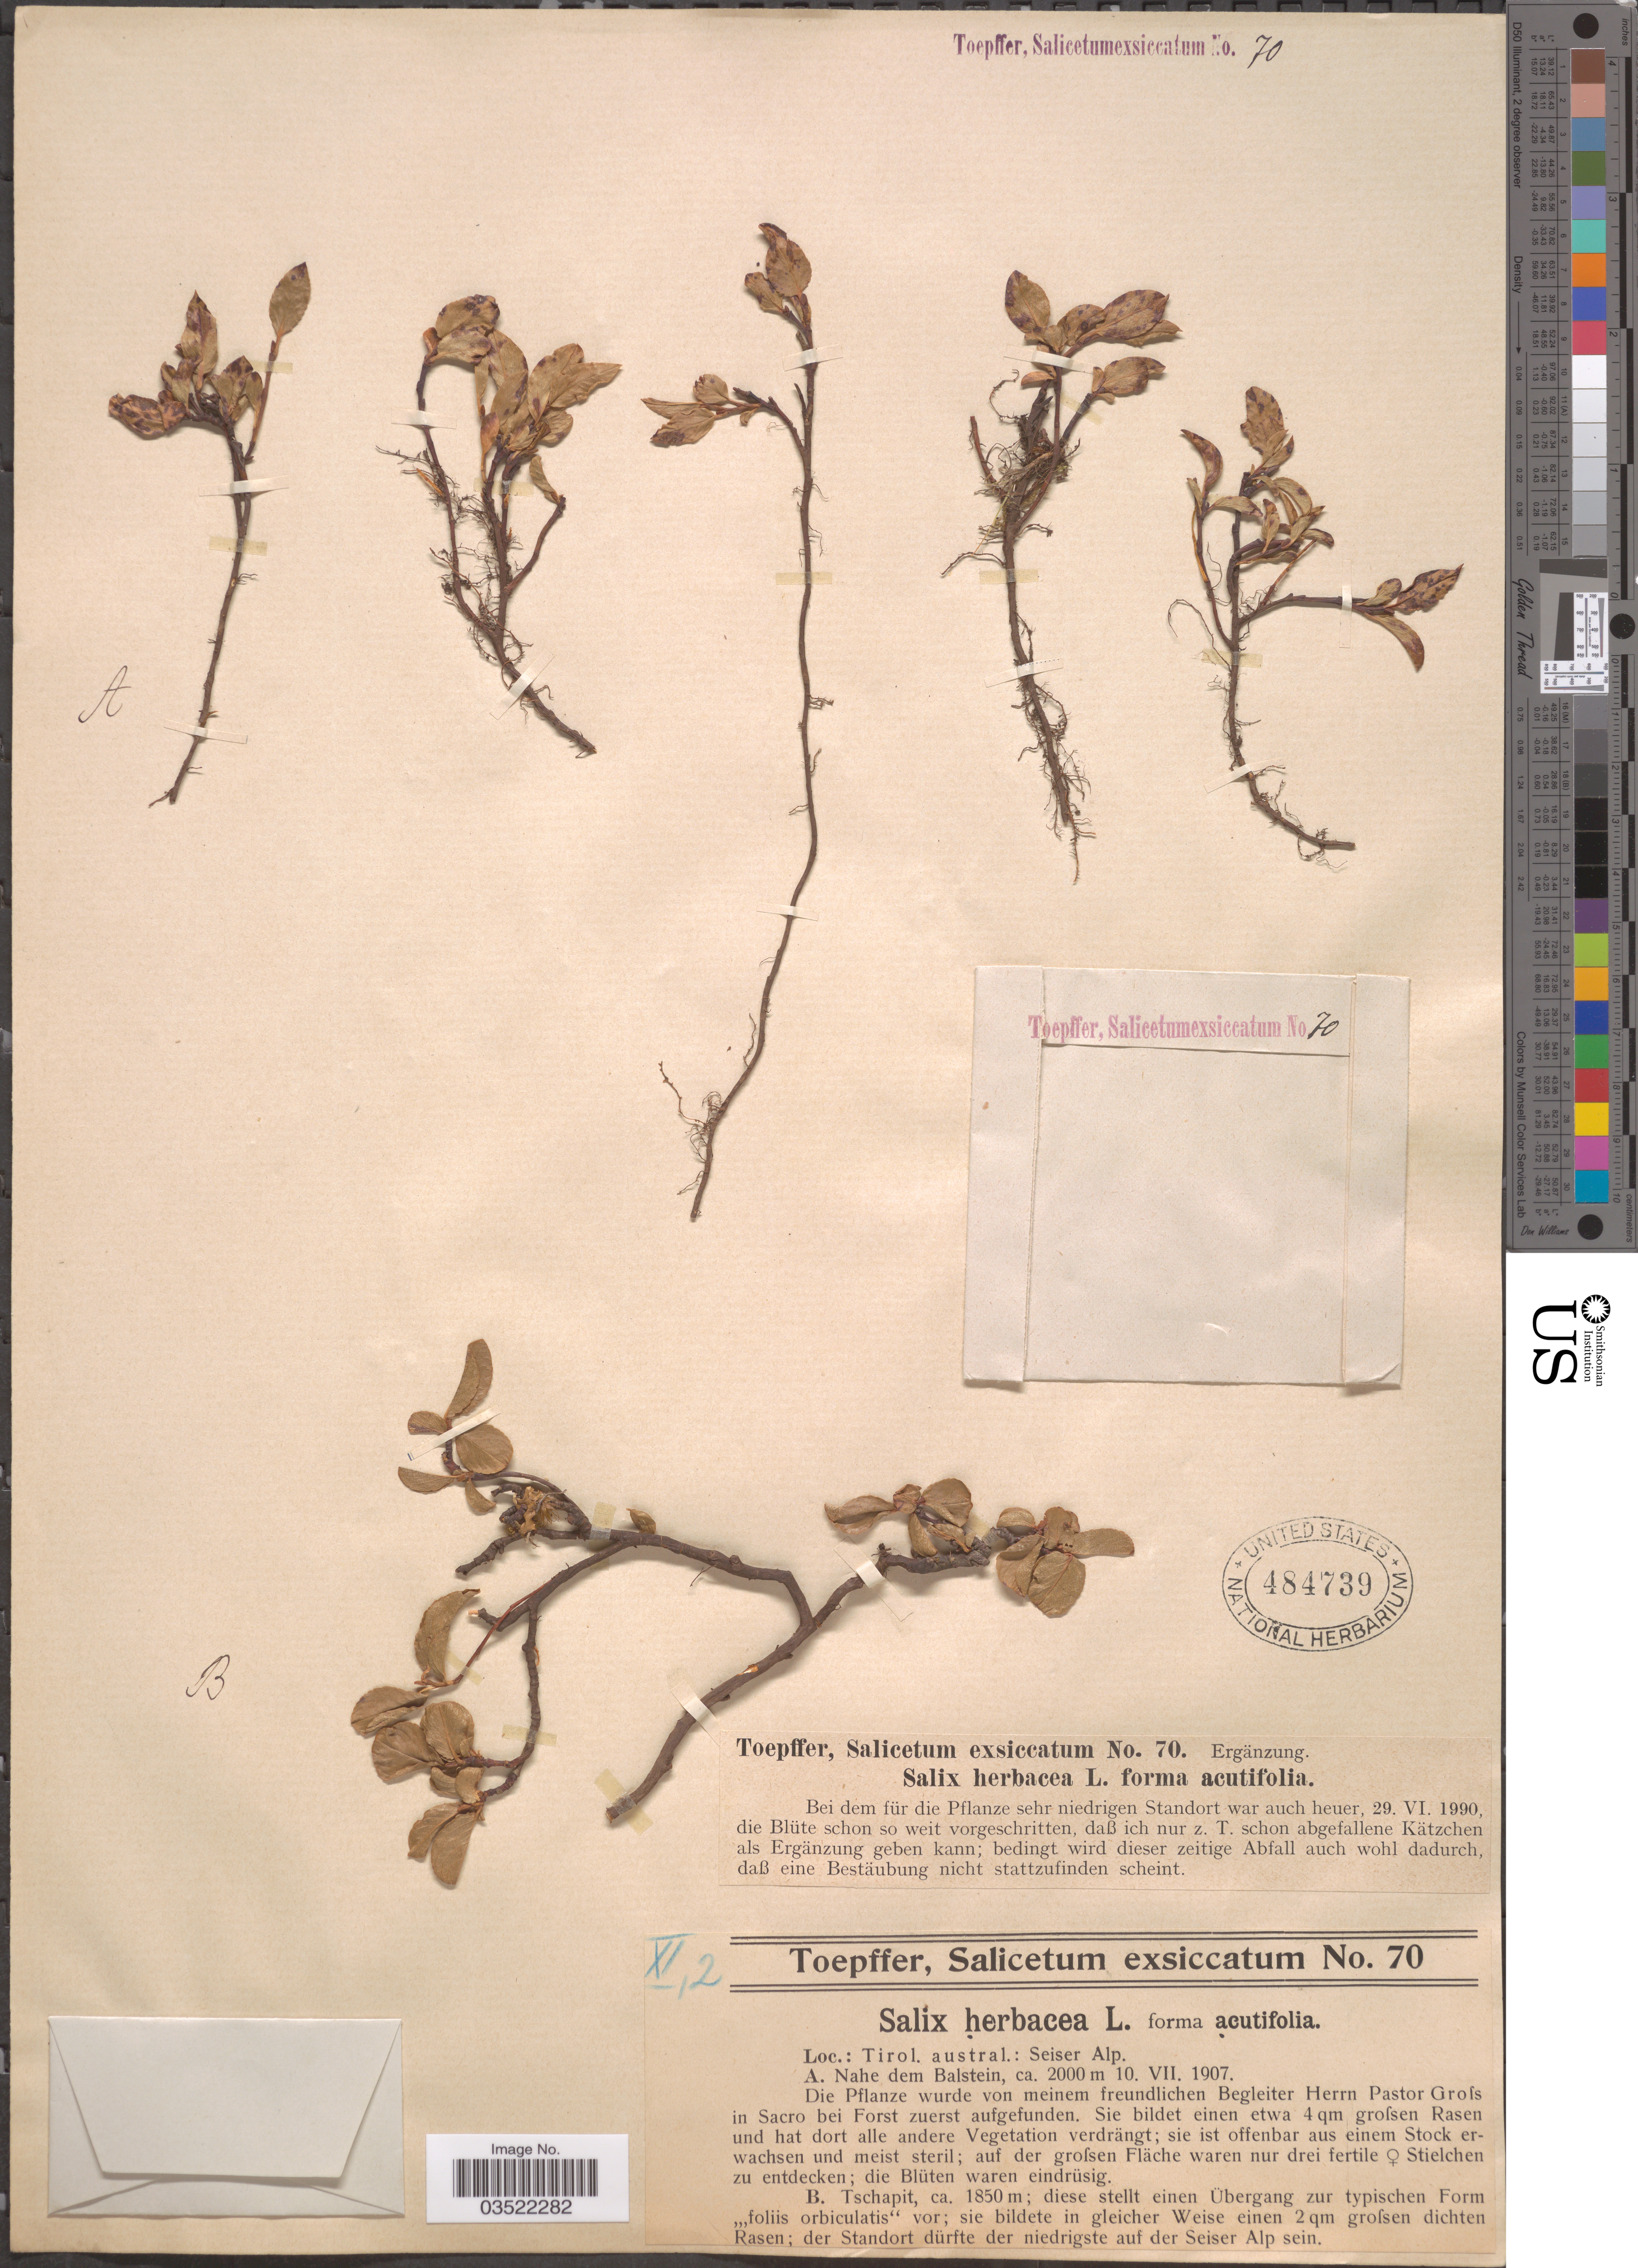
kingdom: Plantae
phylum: Tracheophyta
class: Magnoliopsida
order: Malpighiales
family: Salicaceae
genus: Salix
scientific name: Salix herbacea f. acutifolia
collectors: A. Toepffer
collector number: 70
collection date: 1907-07-10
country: Austria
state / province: Styria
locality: Tirol. austral: Seiser Alp. A. Nahe dem Balstein. B. Tschapit; diese stellt einen Übergang.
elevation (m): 1850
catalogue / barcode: US 484739